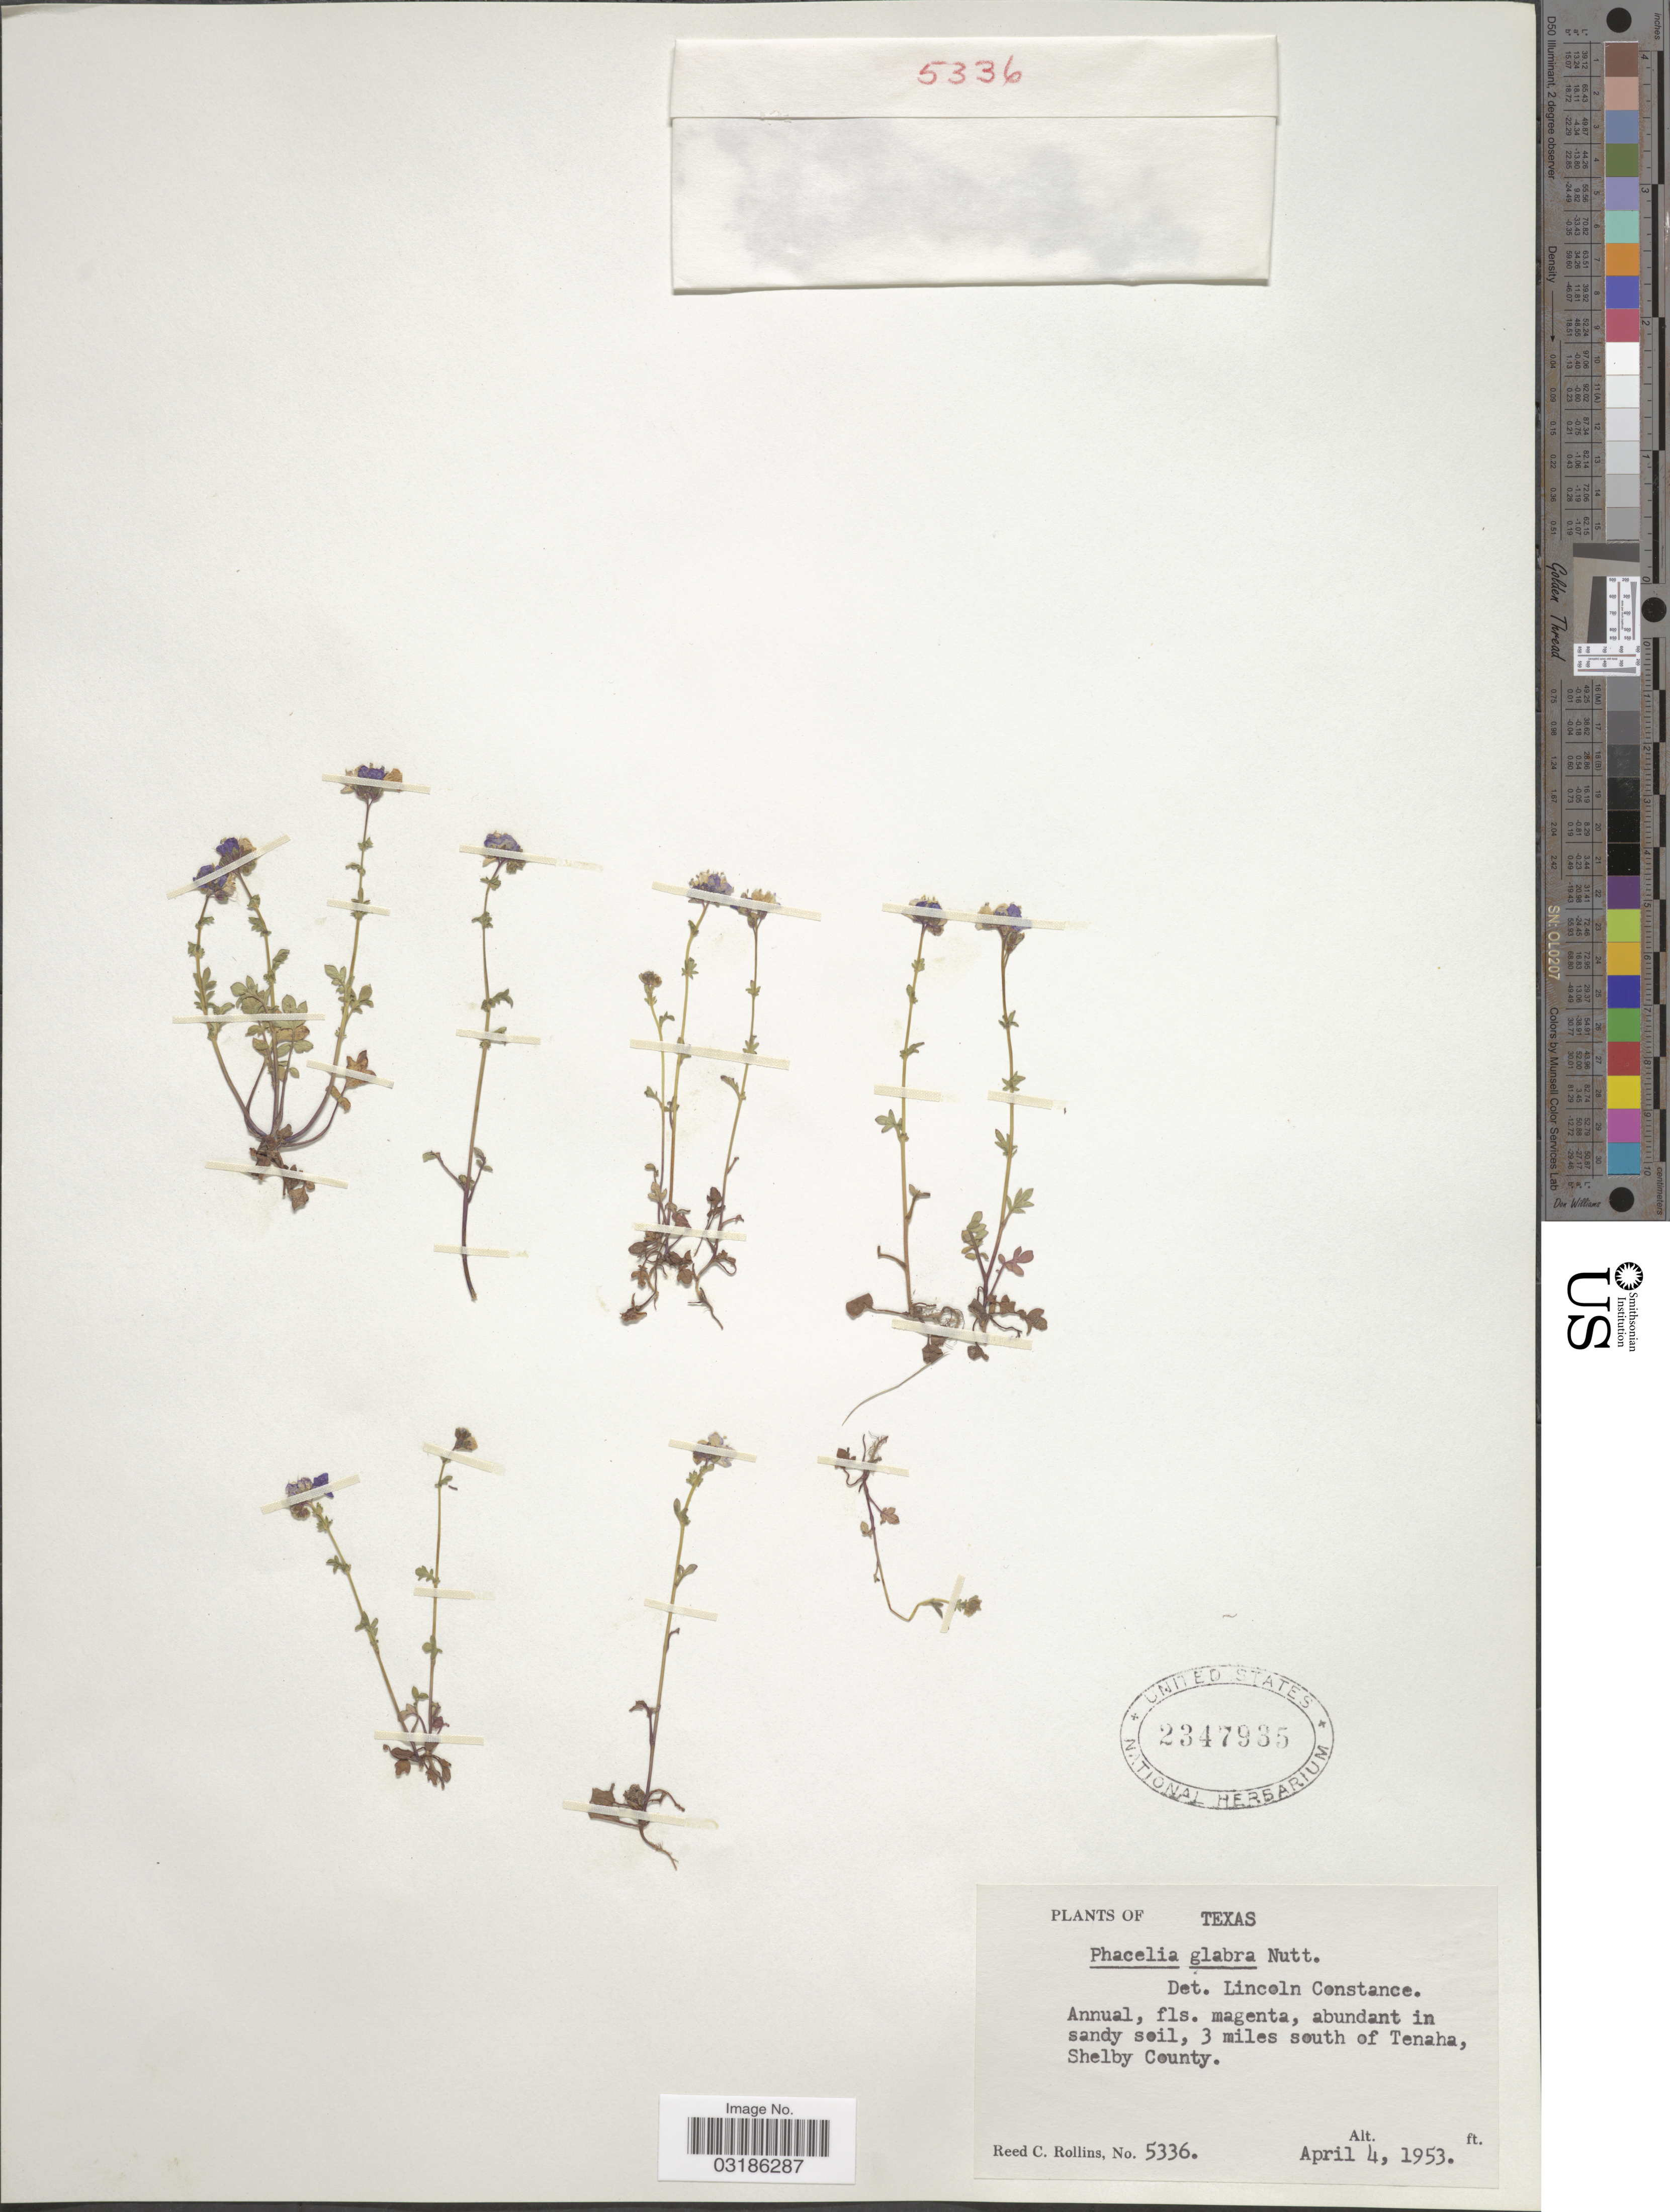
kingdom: Plantae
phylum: Tracheophyta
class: Magnoliopsida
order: Boraginales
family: Hydrophyllaceae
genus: Phacelia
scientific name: Phacelia glabra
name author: Nutt.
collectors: R. C. Rollins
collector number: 5336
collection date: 1953-04-04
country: United States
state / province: Texas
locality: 3 miles south of Tenaha, Shelby County.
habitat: abundant in sandy soil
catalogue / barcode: US 2347935